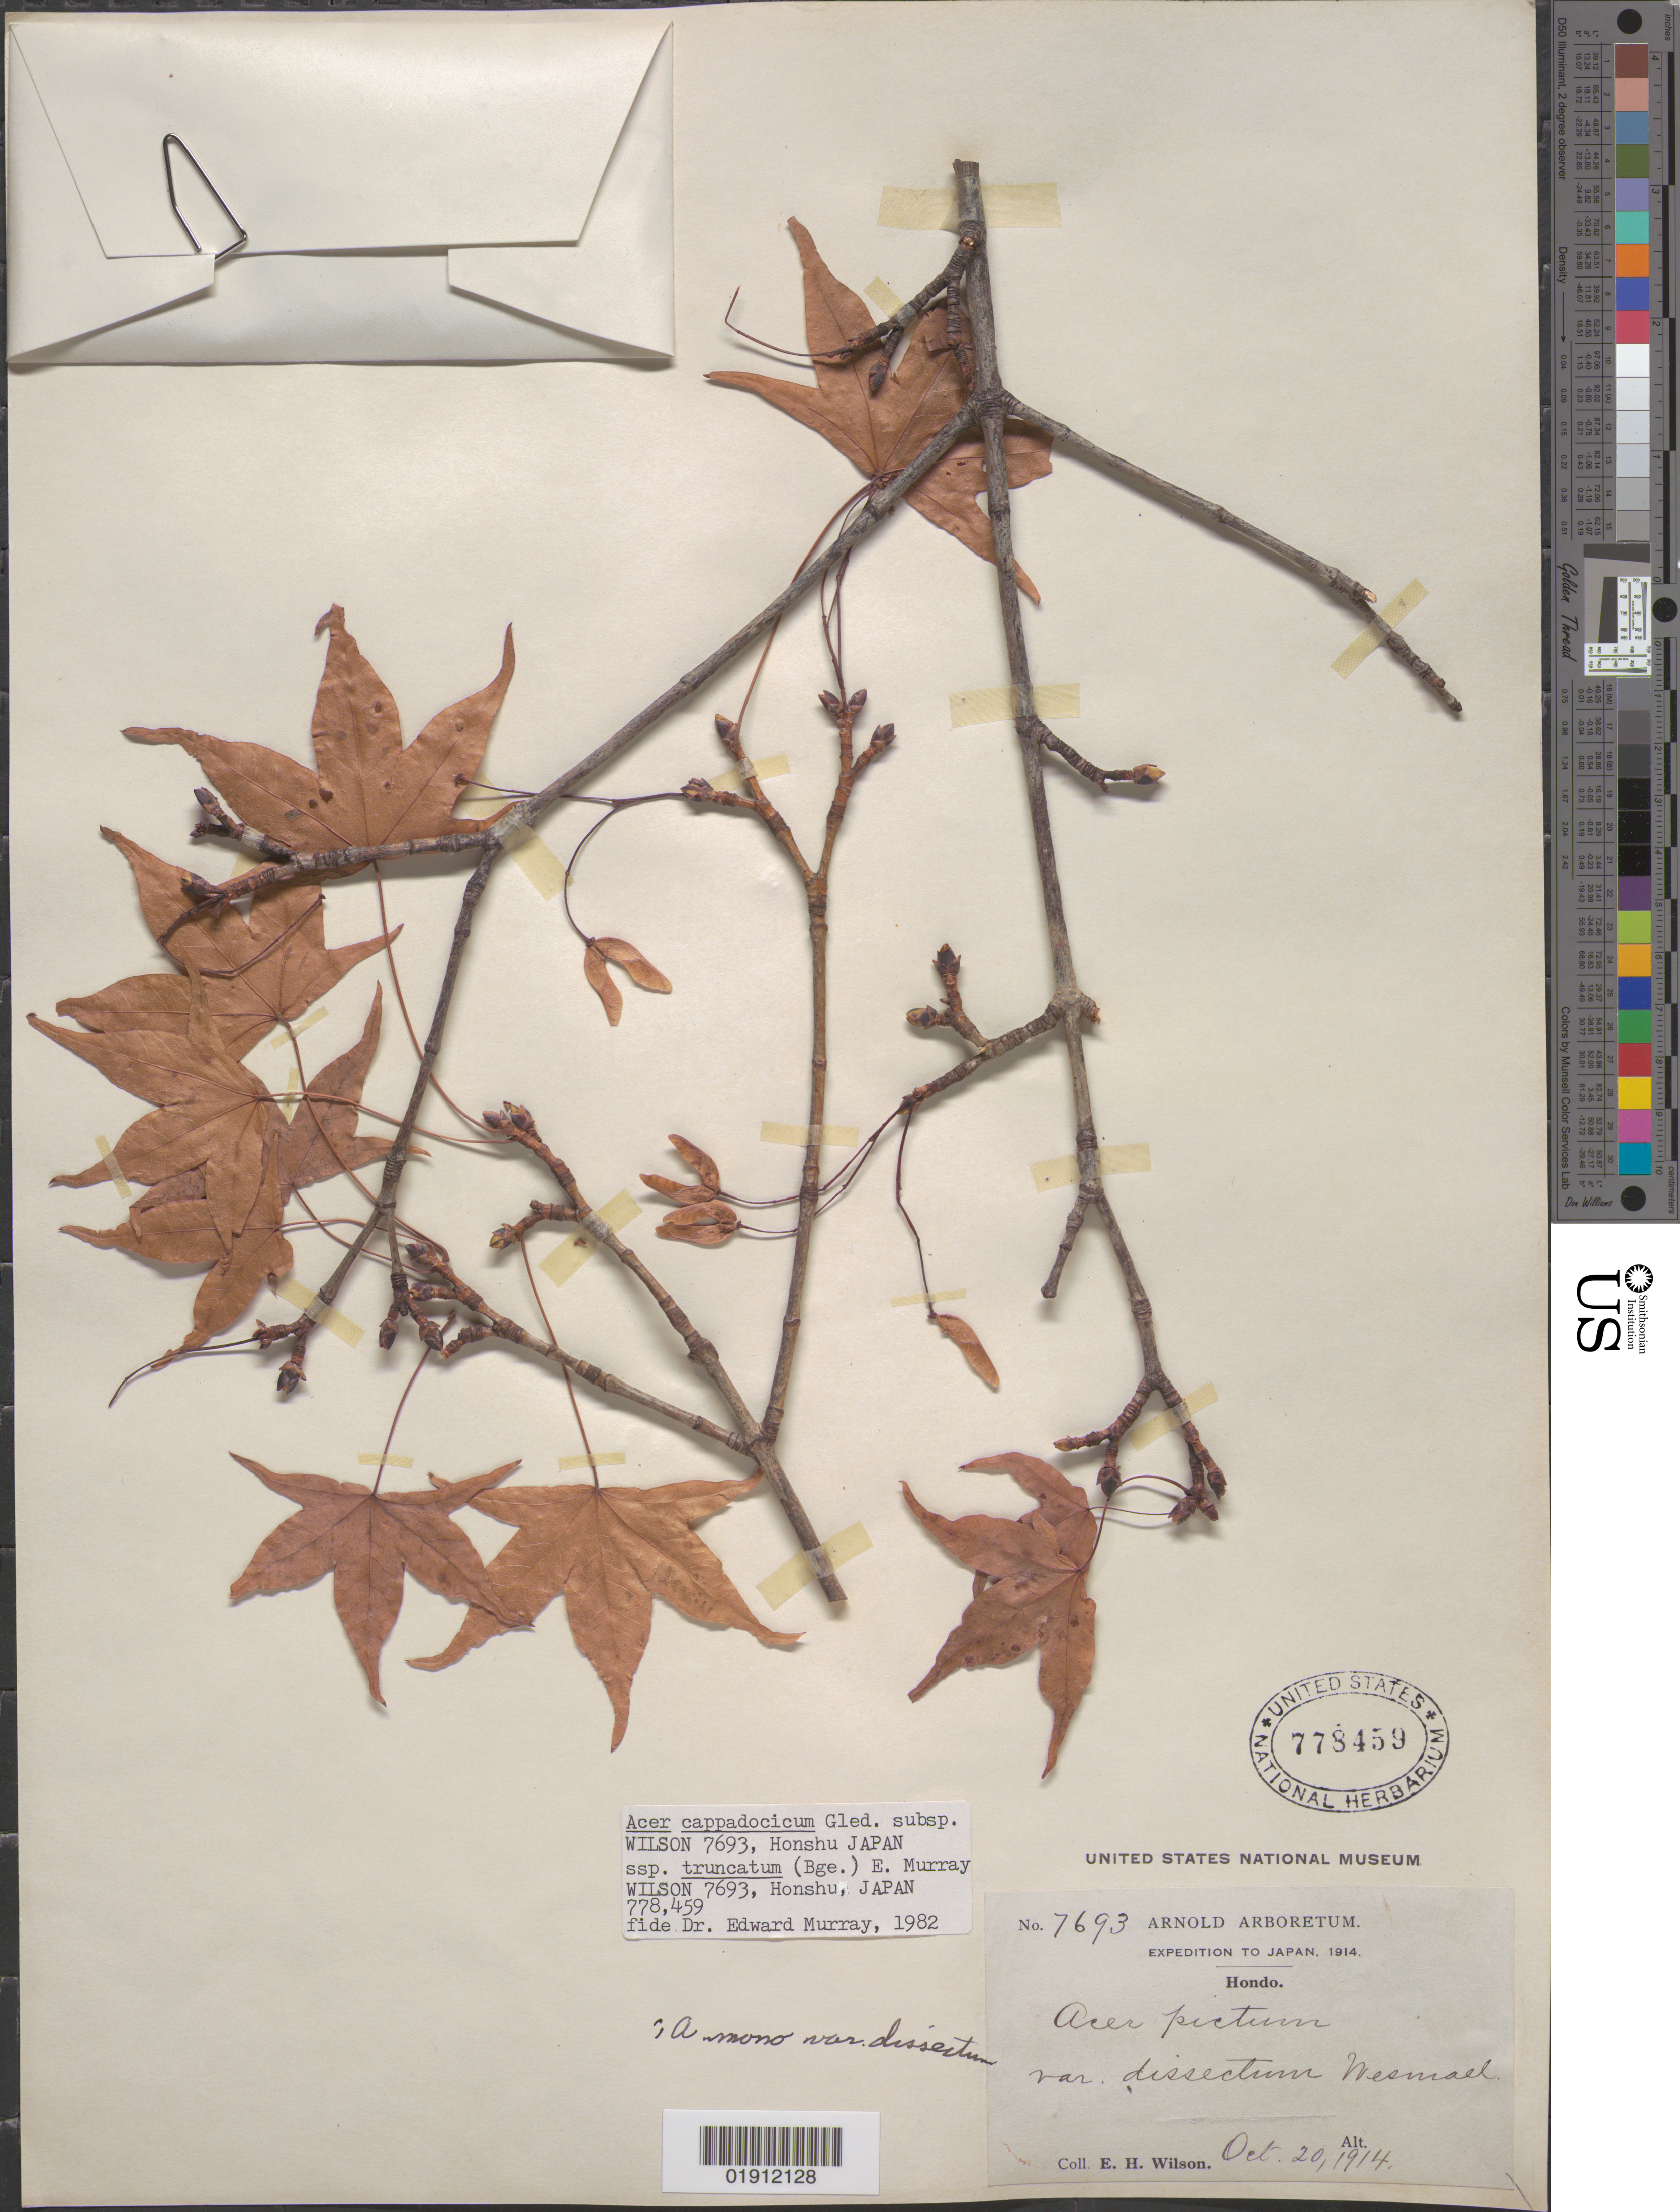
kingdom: Plantae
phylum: Tracheophyta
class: Magnoliopsida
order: Sapindales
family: Sapindaceae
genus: Acer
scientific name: Acer cappadocicum subsp. truncatum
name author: (Bunge) A.E. Murray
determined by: Murray, Edward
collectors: E. H. Wilson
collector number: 7693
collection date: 1914-10-20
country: Japan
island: Honshu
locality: Hondo [Honshu]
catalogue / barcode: US 778459